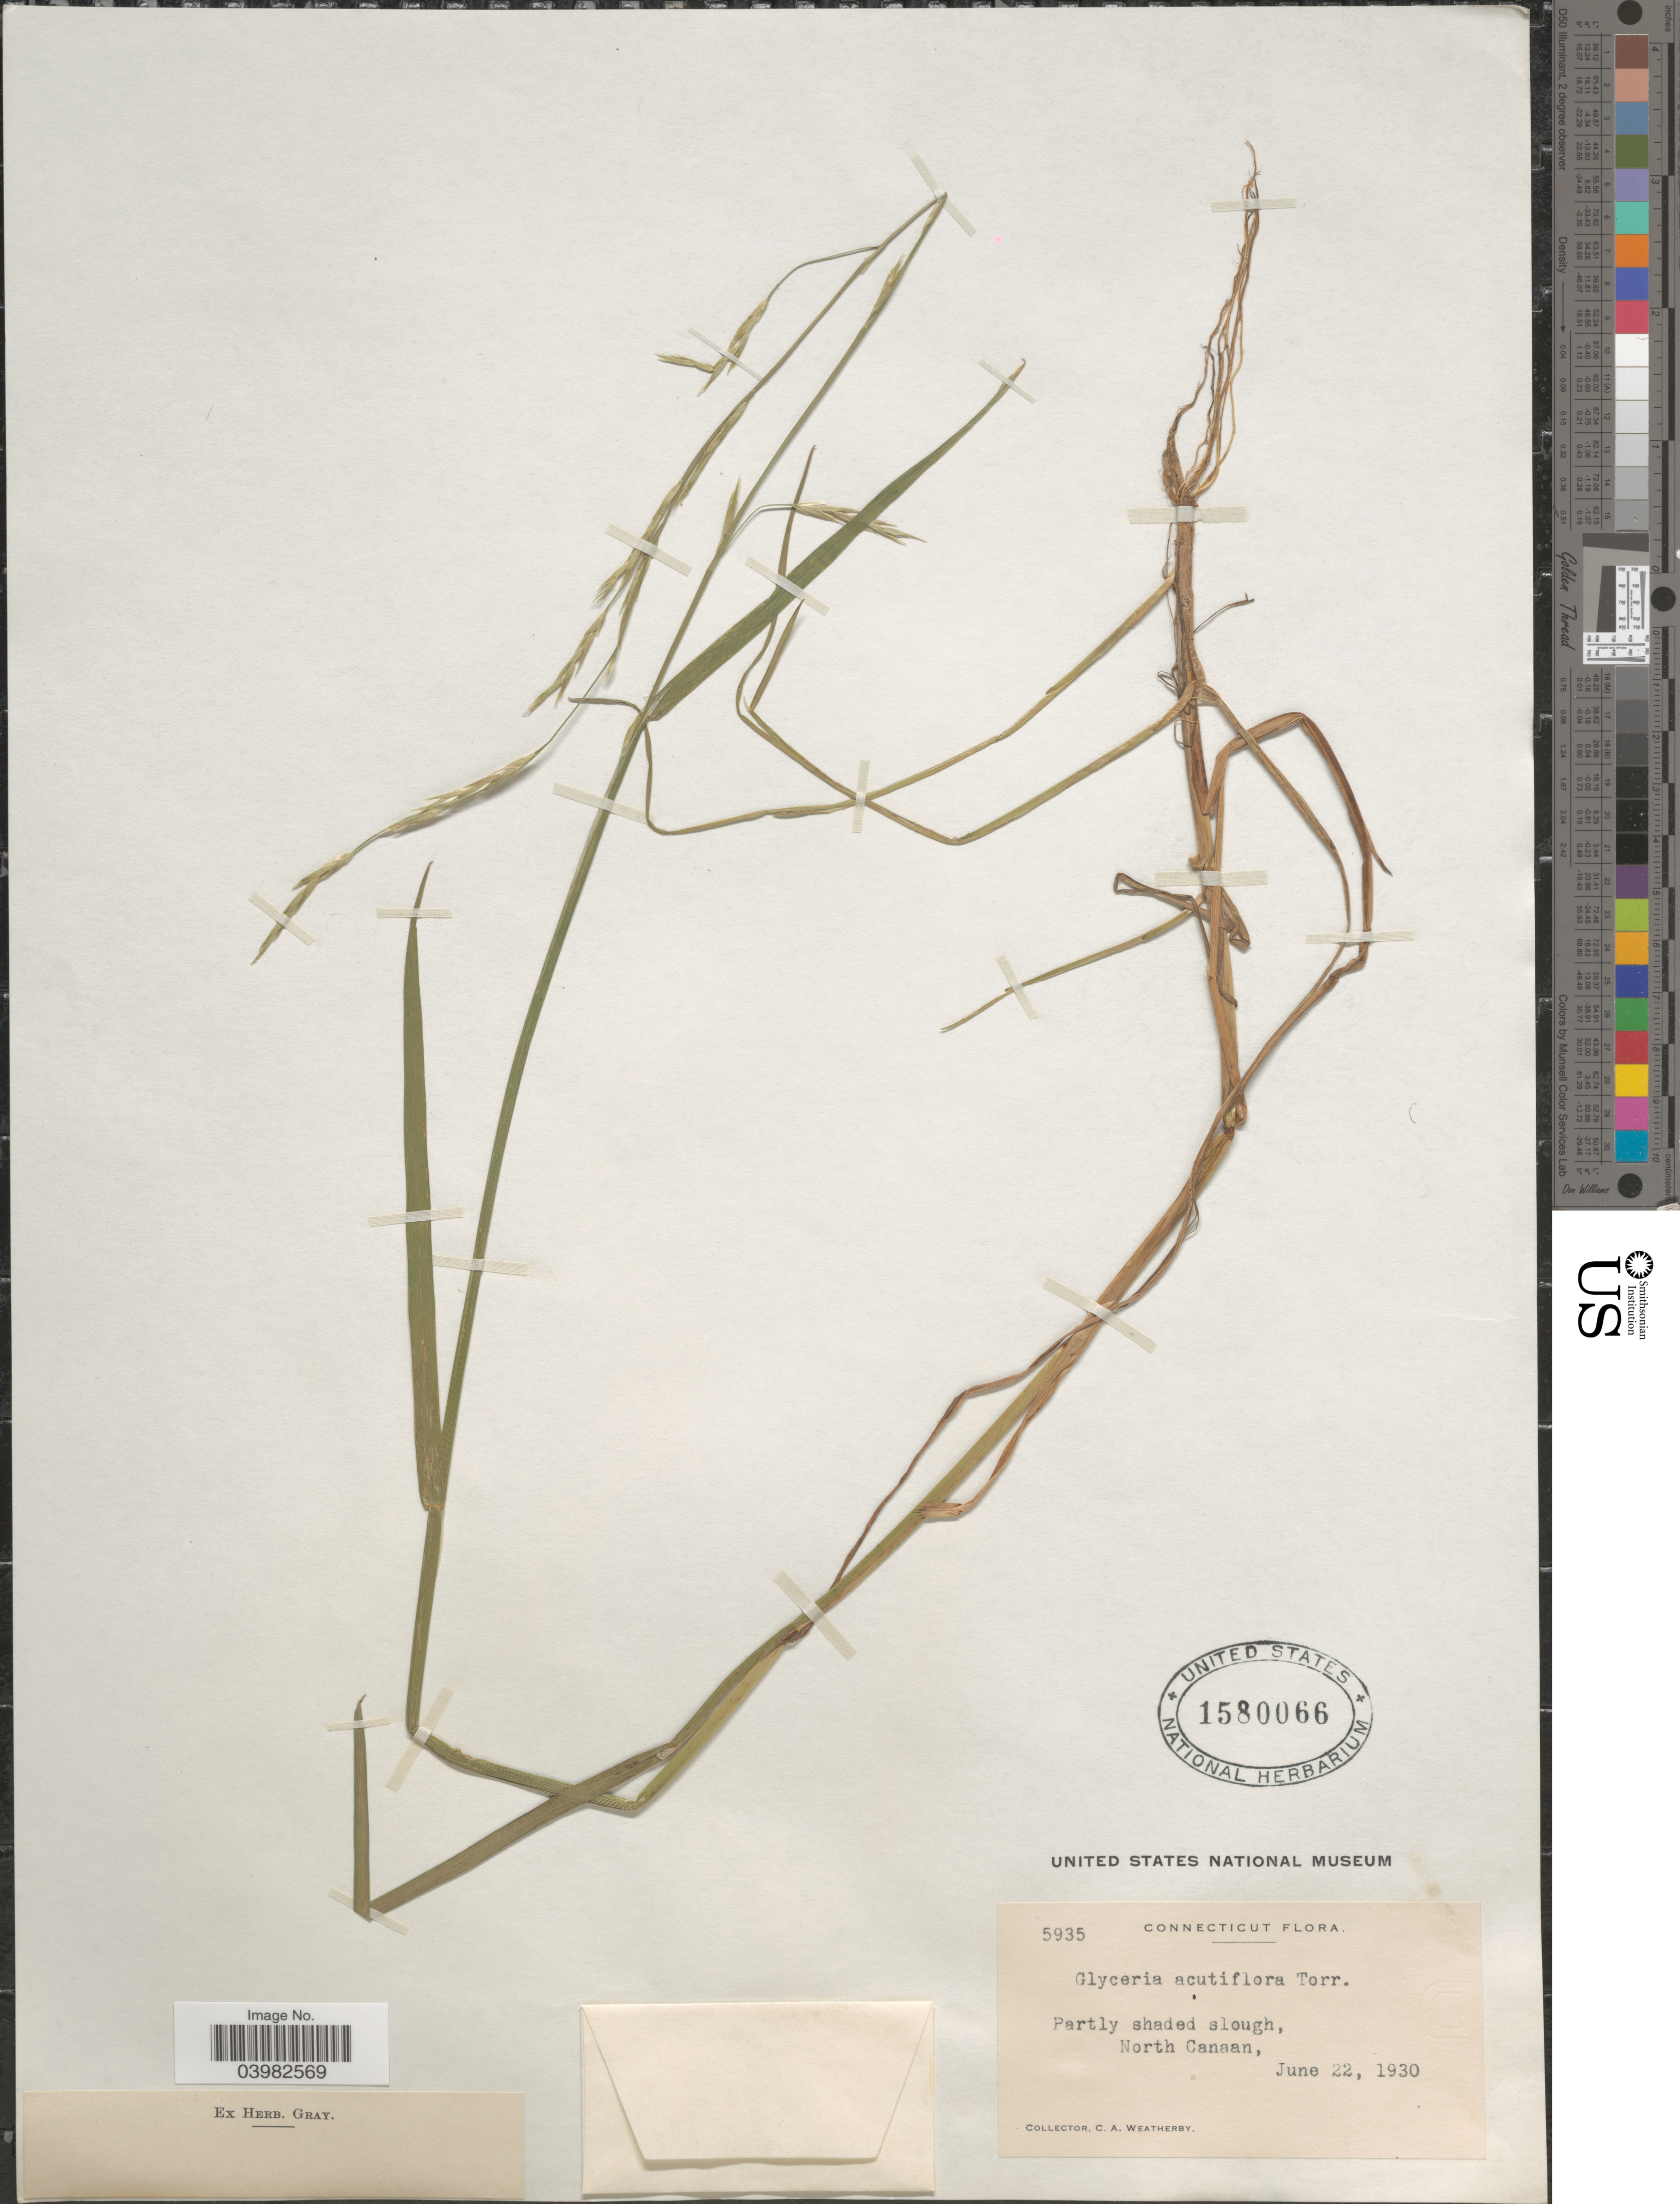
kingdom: Plantae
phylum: Tracheophyta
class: Liliopsida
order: Poales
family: Poaceae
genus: Glyceria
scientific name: Glyceria acutiflora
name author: Torr.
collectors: C. A. Weatherby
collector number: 5935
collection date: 1930-06-22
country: United States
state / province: Connecticut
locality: North Canaan.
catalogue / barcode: US 1580066